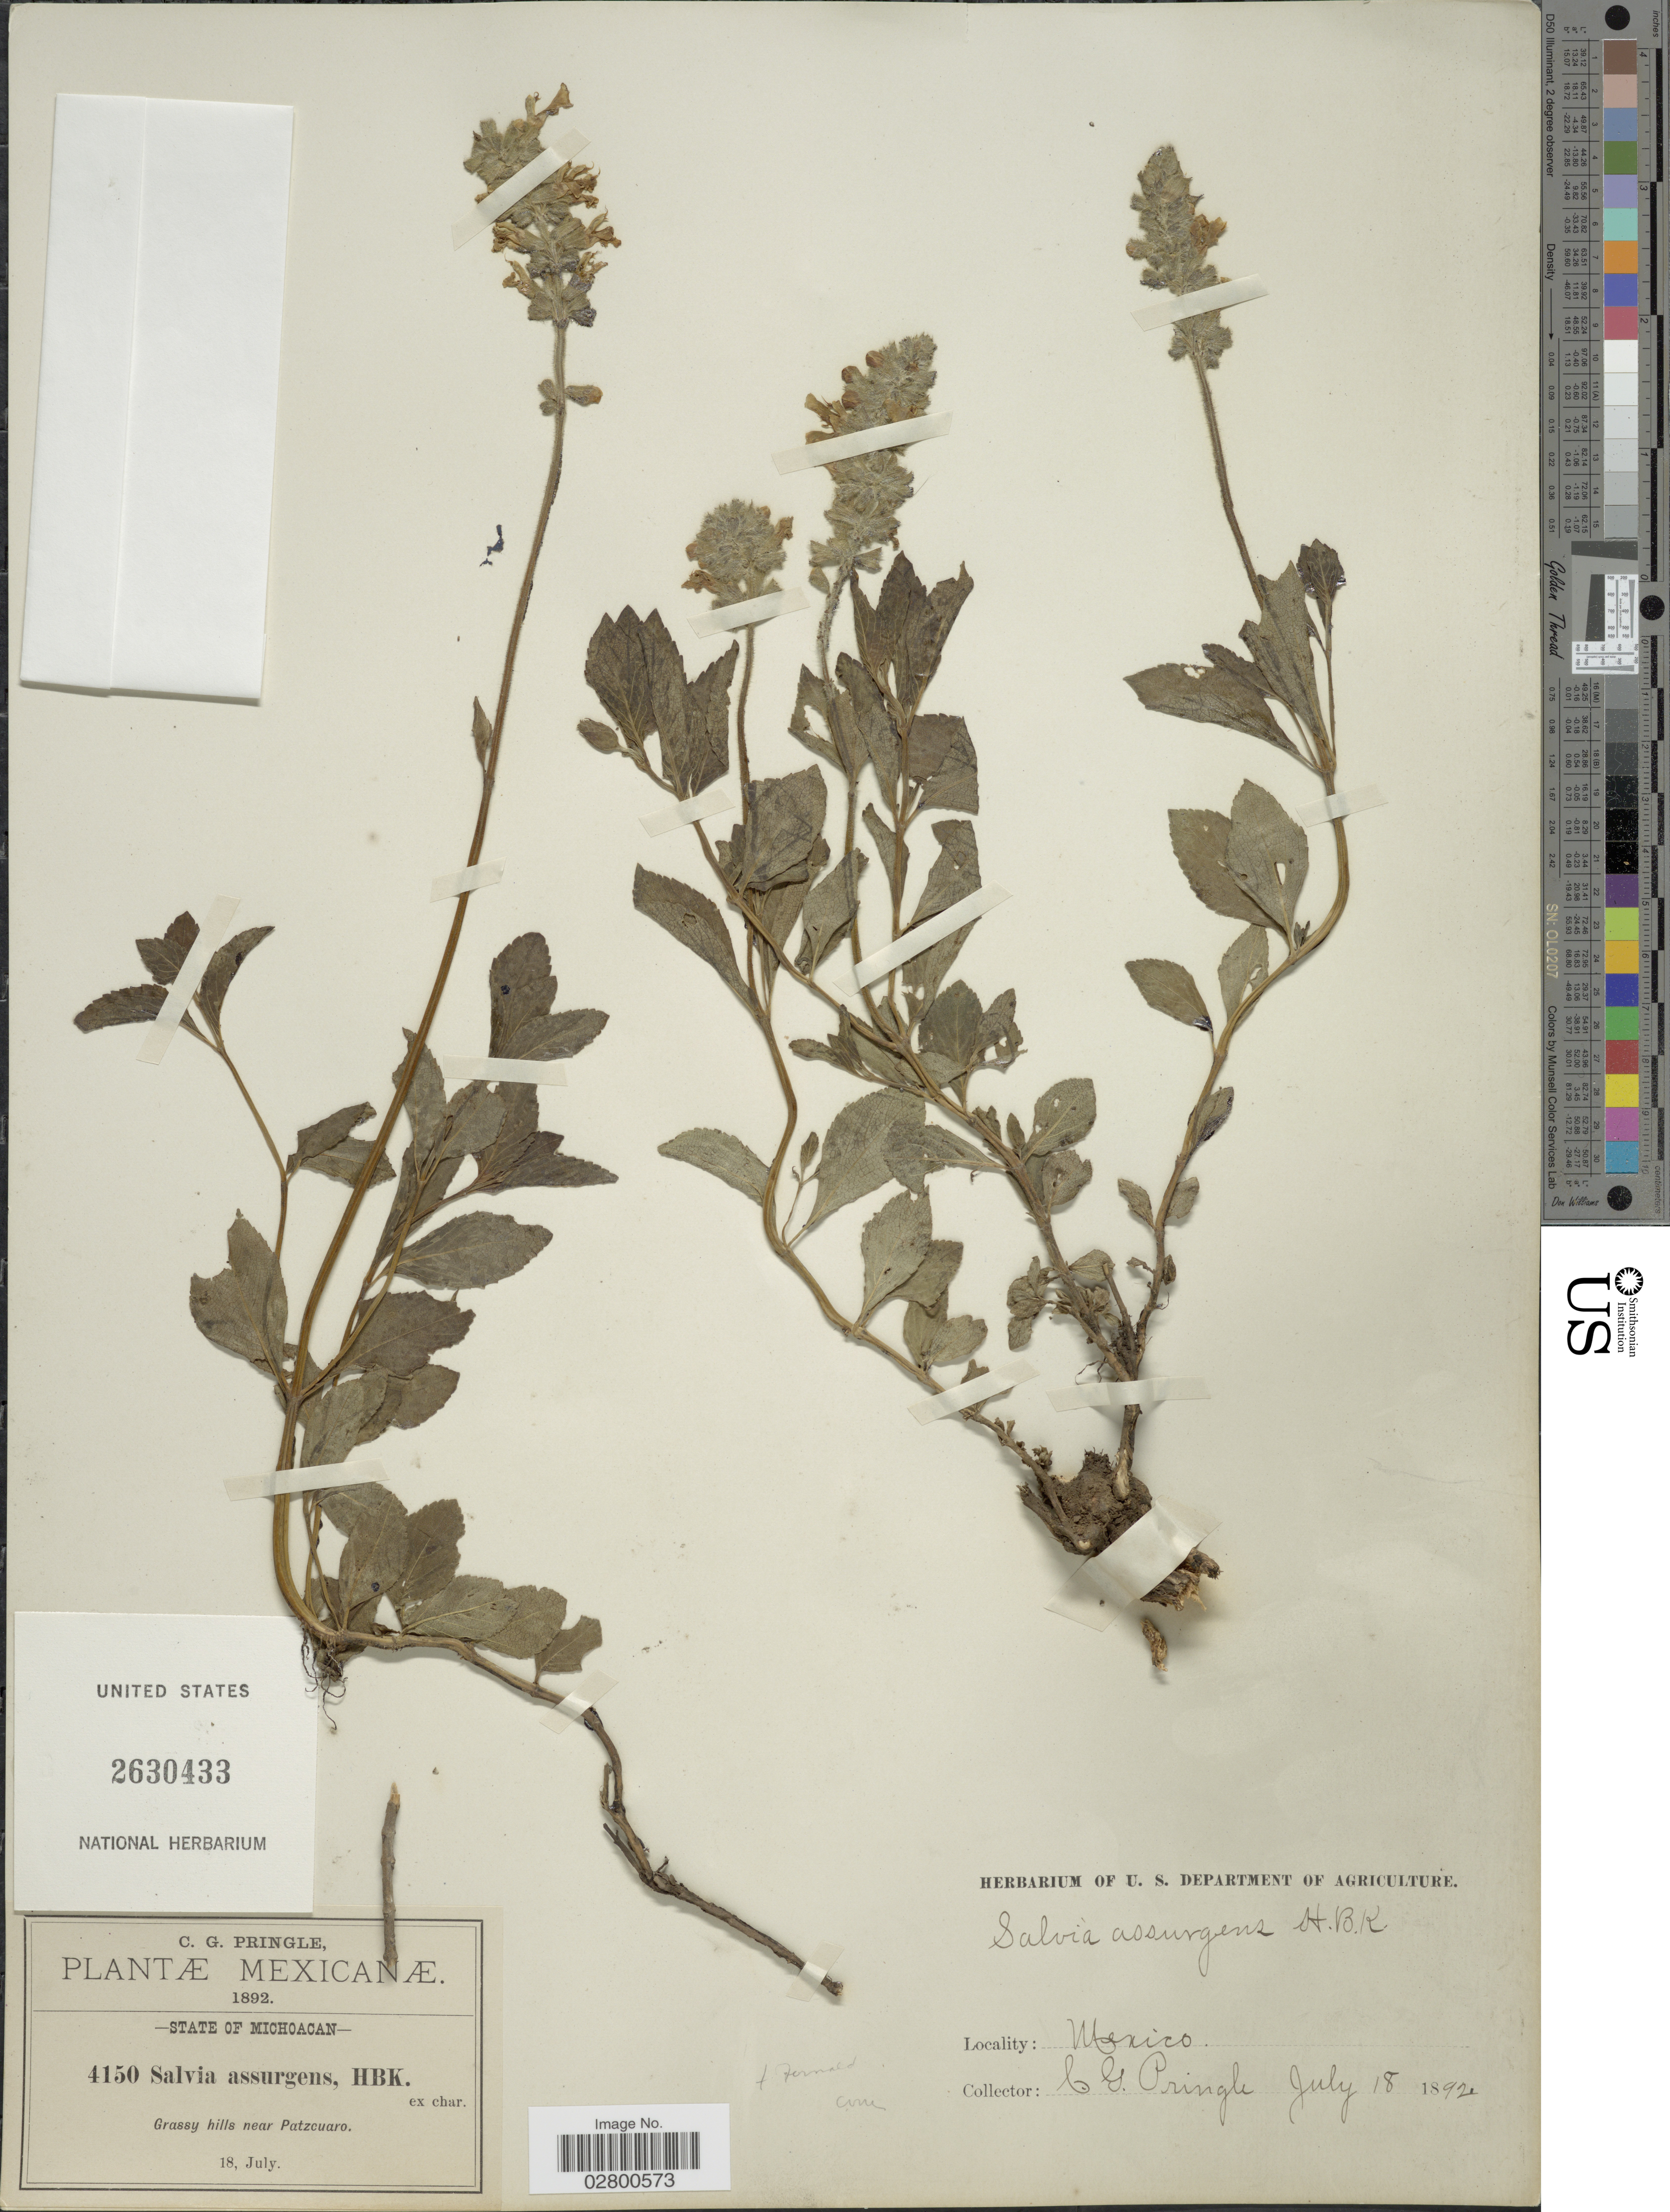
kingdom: Plantae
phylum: Tracheophyta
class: Magnoliopsida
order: Lamiales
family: Lamiaceae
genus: Salvia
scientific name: Salvia assurgens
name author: Kunth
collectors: C. G. Pringle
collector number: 4150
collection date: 1892-07-18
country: Mexico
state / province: Michoacán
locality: Grassy hills near Patzcuaro.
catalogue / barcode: US 2630433